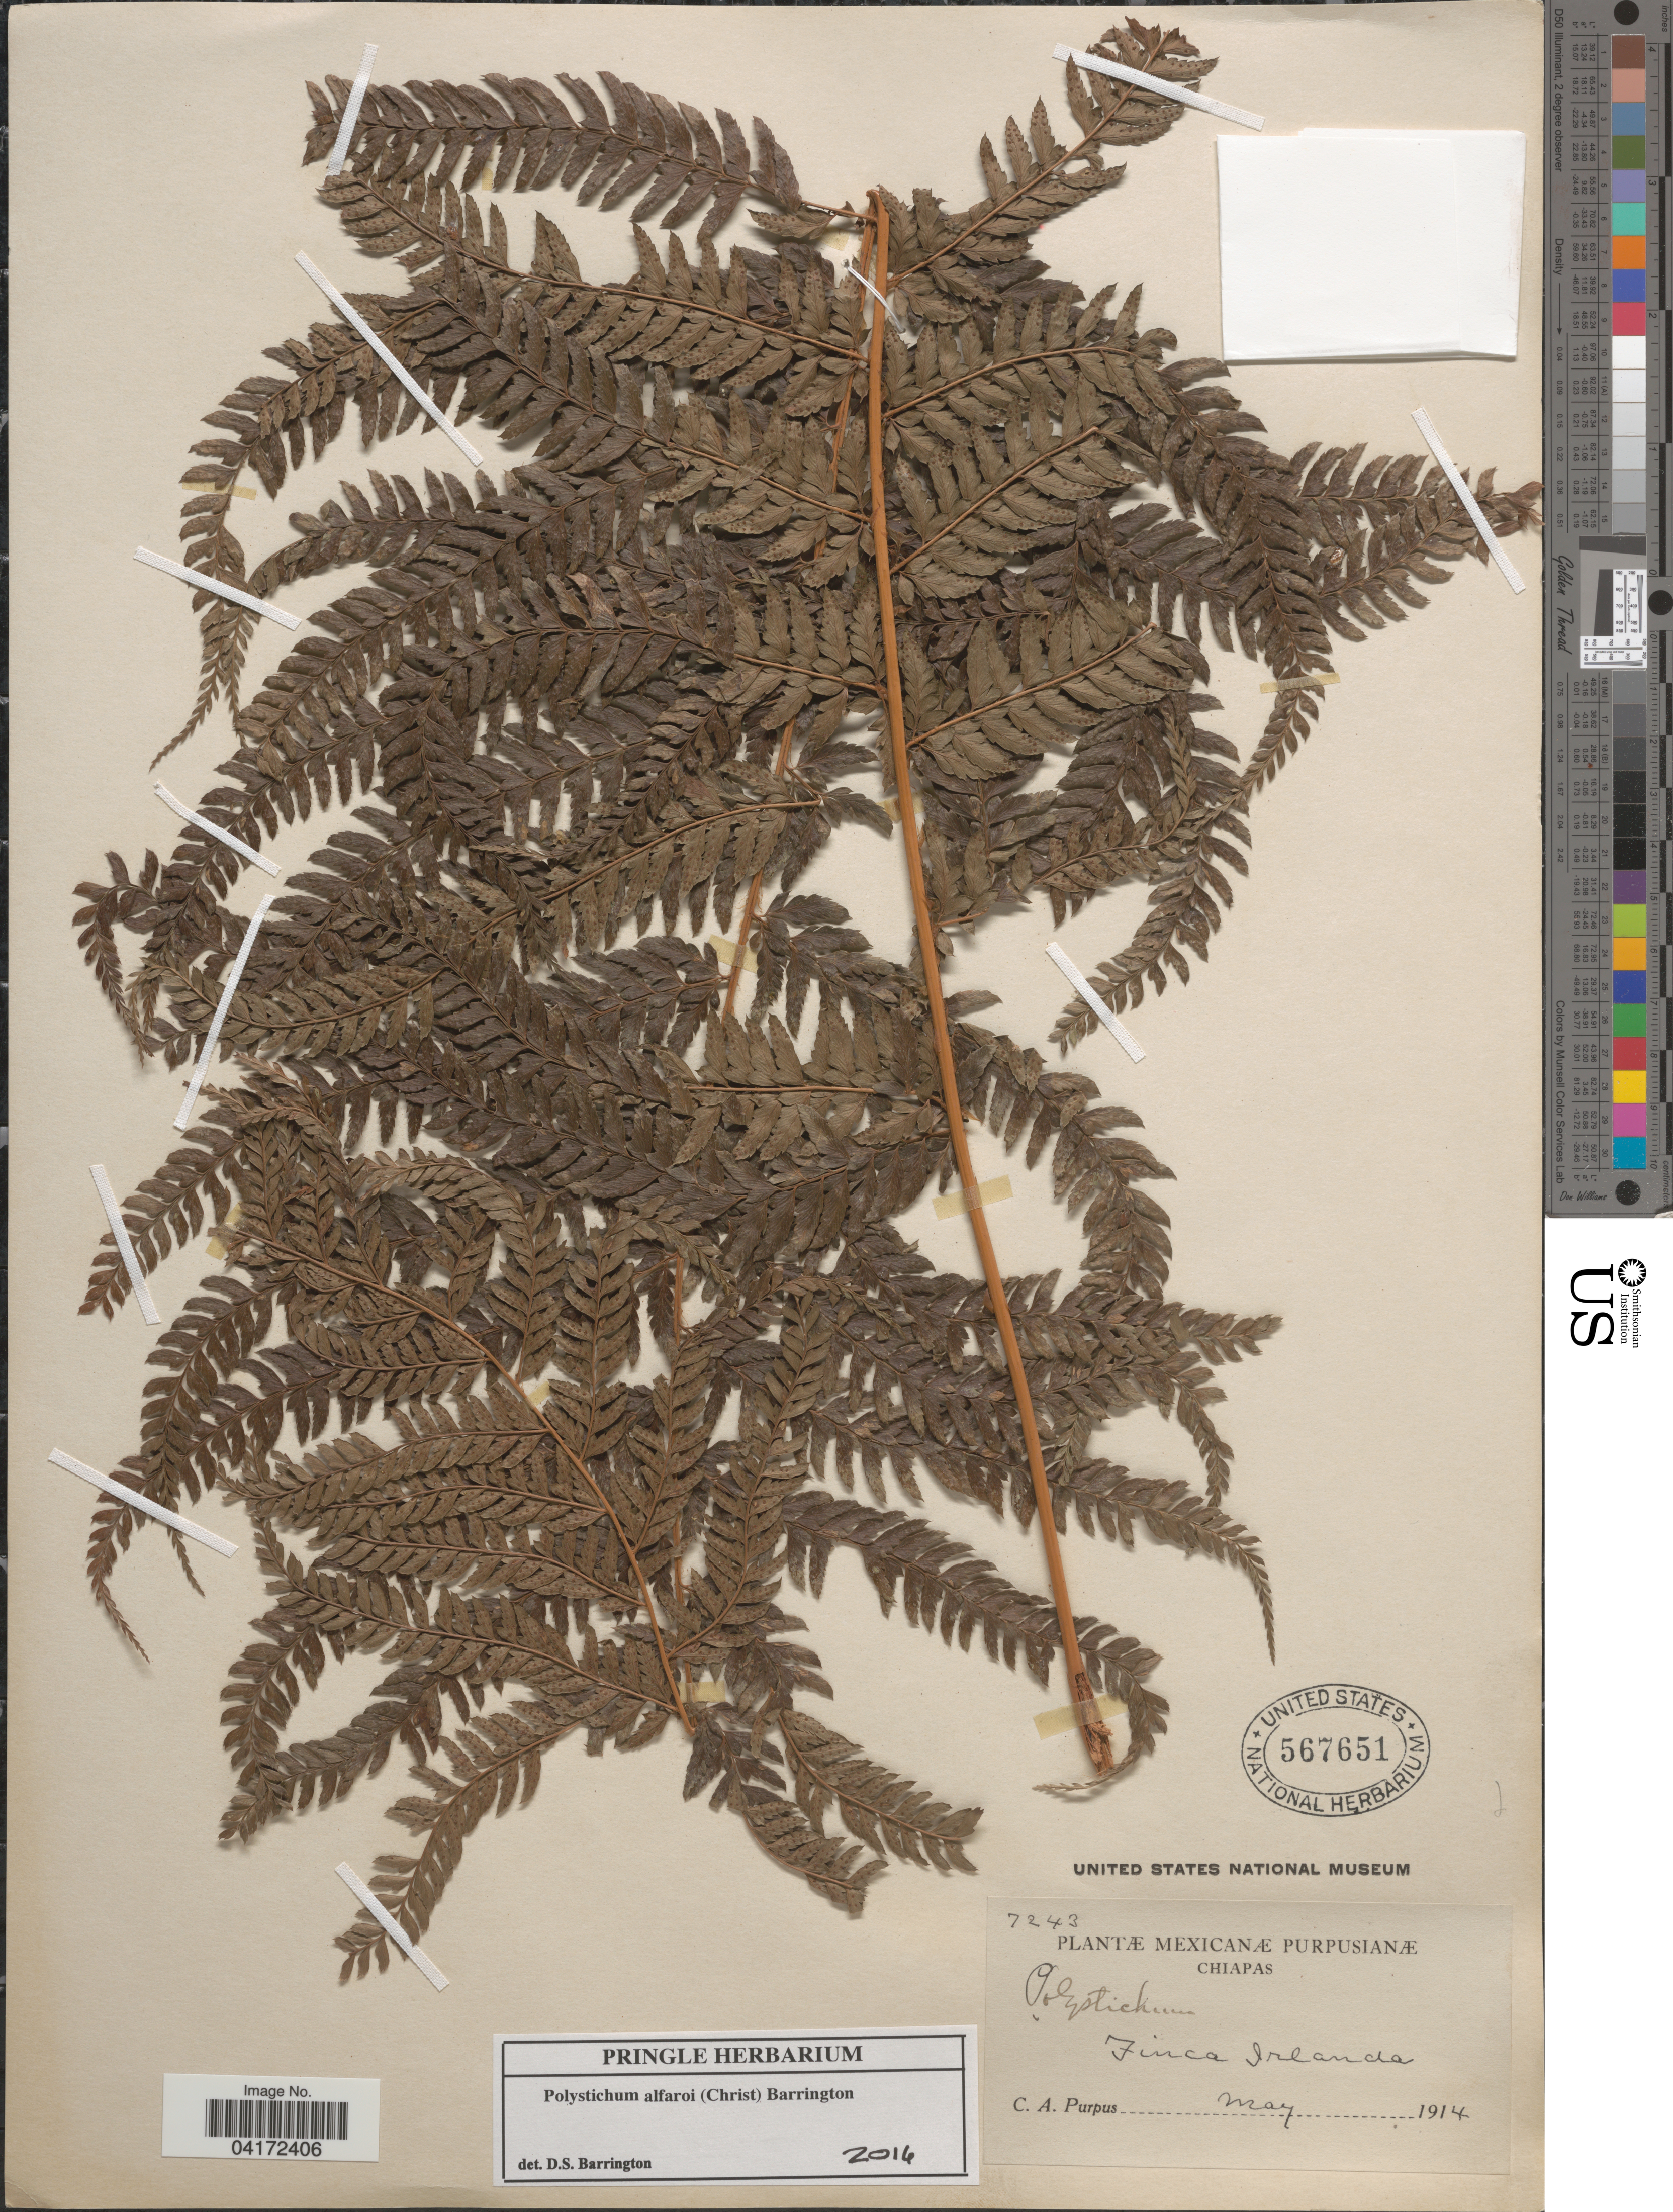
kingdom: Plantae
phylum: Tracheophyta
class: Polypodiopsida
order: Polypodiales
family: Dryopteridaceae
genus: Polystichum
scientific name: Polystichum alfaroi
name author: (Christ) Barrington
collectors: C. A. Purpus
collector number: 7243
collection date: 1914-05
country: Mexico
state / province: Chiapas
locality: Finca Irlanda.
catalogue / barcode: US 567651